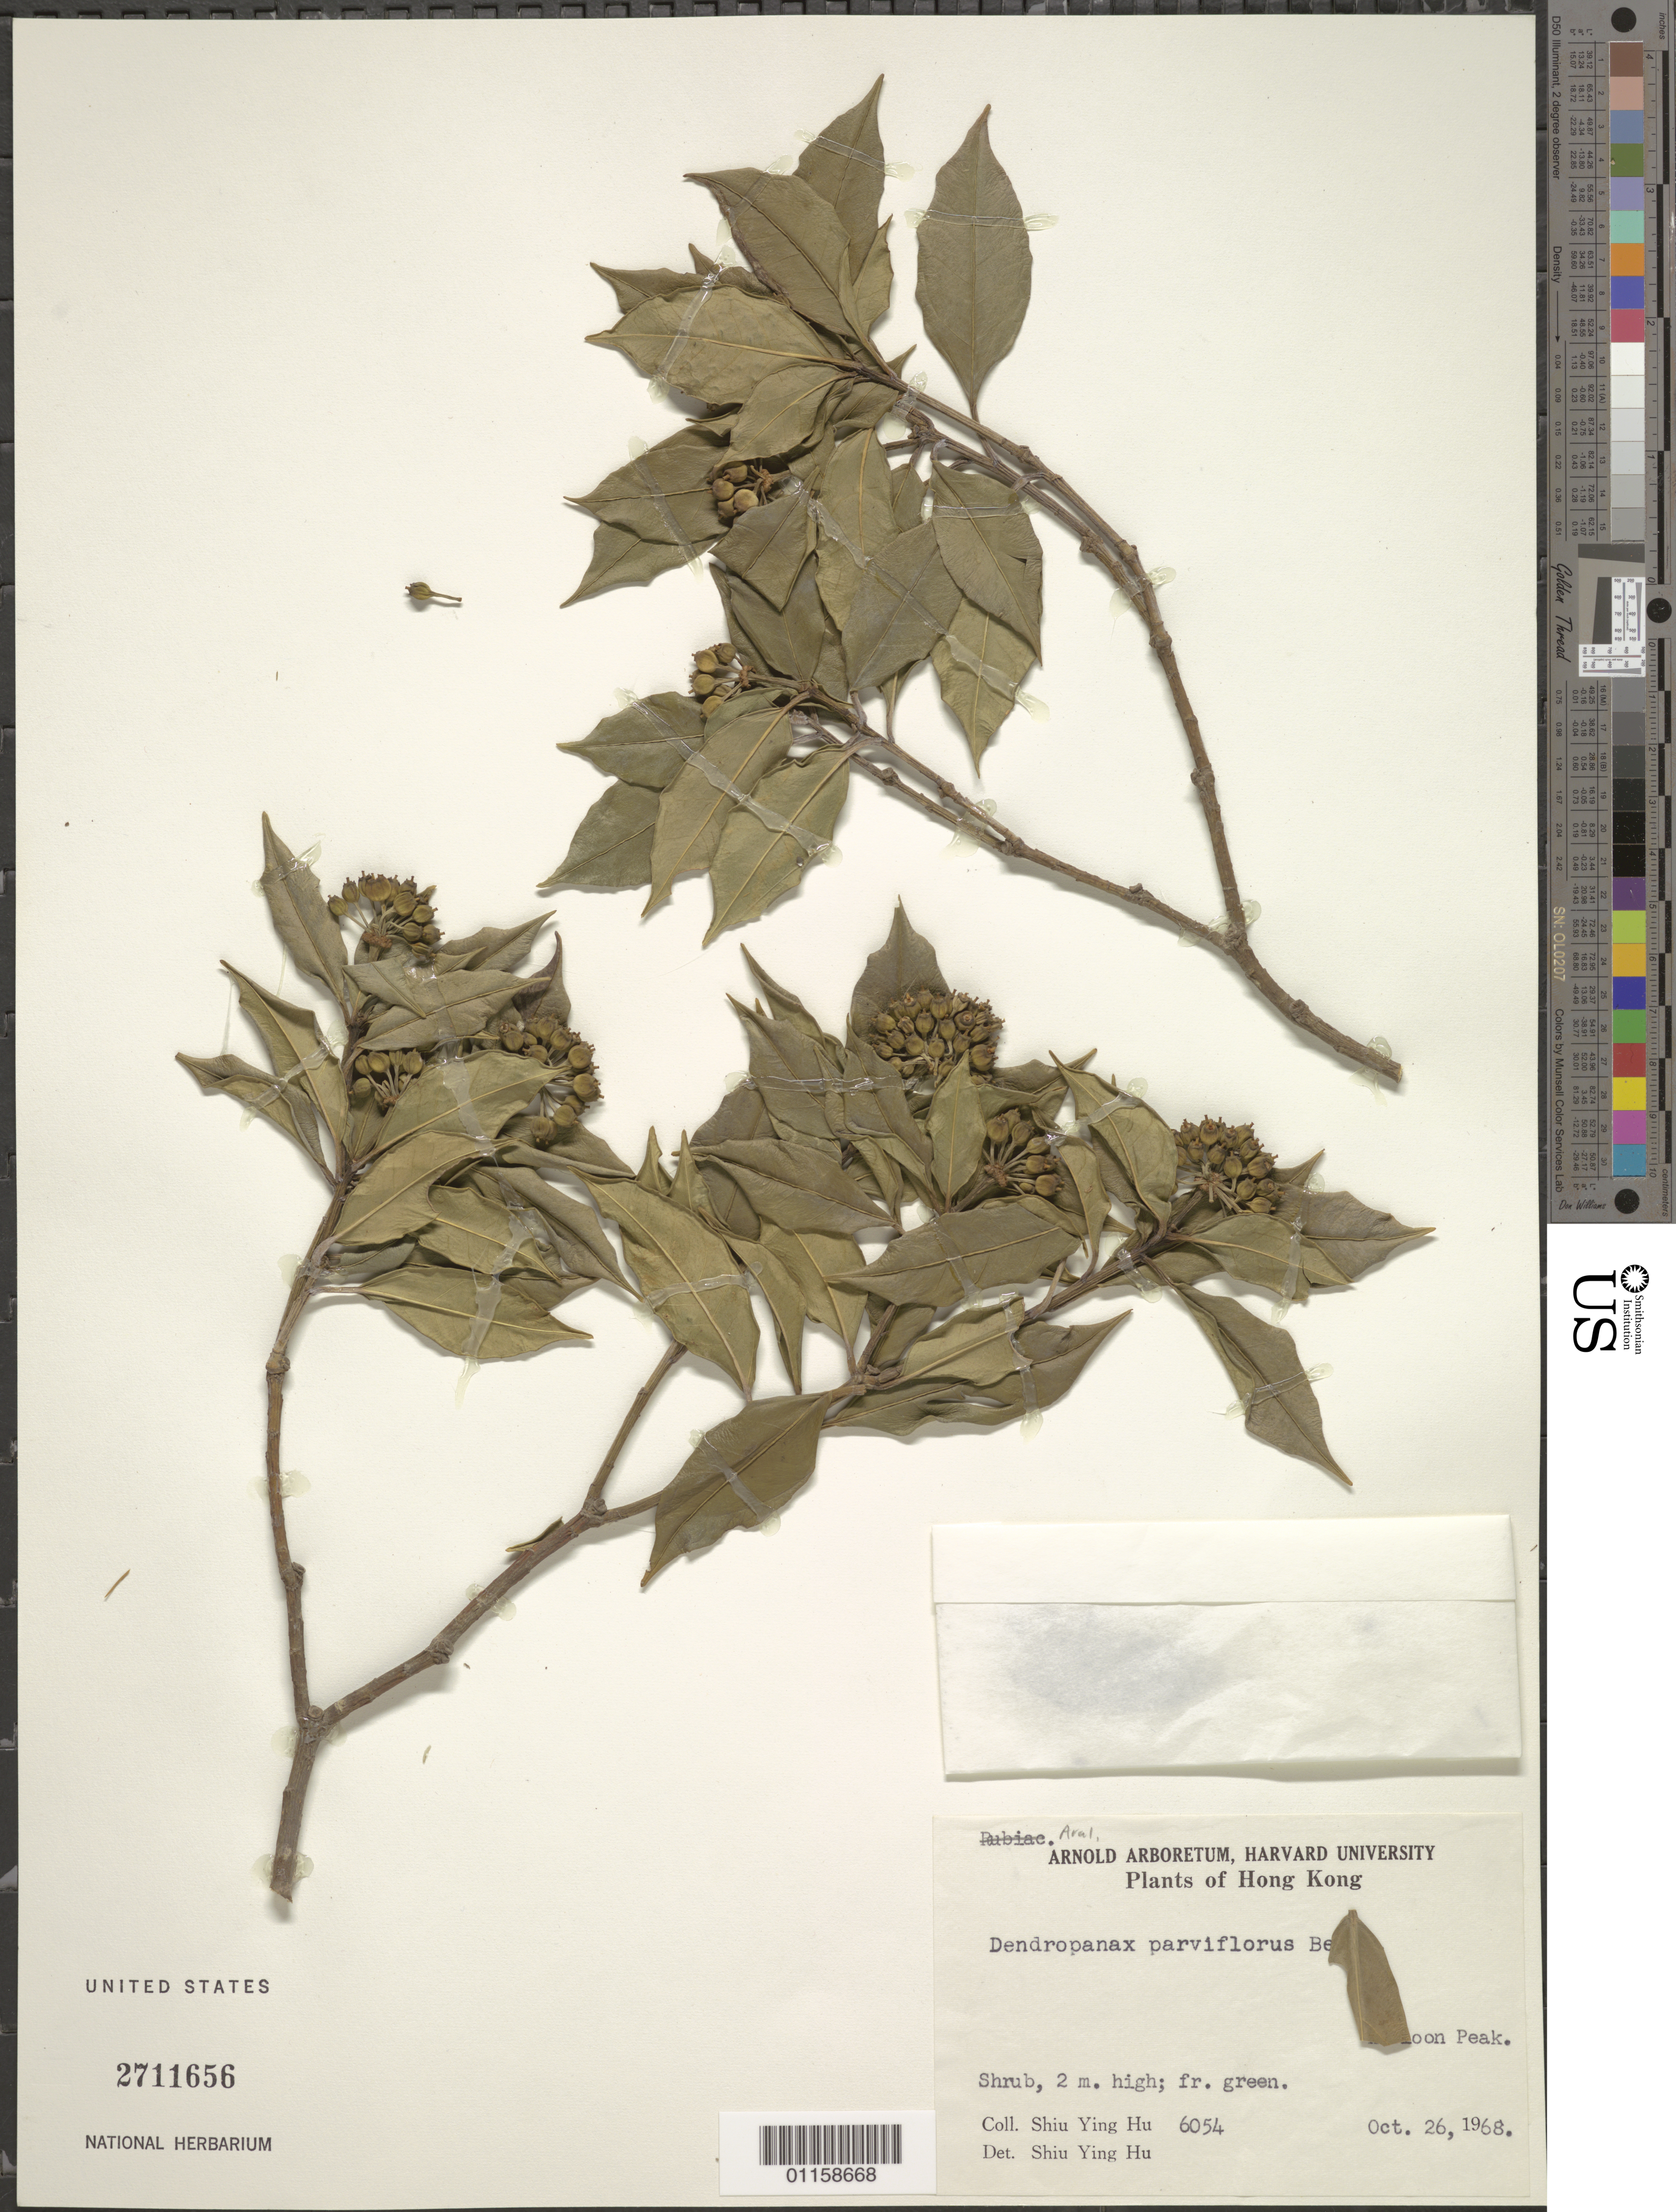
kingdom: Plantae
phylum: Tracheophyta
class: Magnoliopsida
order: Apiales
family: Araliaceae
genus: Dendropanax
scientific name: Dendropanax parviflorus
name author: (Champ. & Benth.) Benth.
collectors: S. Y. Hu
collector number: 6054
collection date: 1968-10-26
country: China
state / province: Hong Kong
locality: Kowloon Peak.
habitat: Shrub.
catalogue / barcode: US 2711656